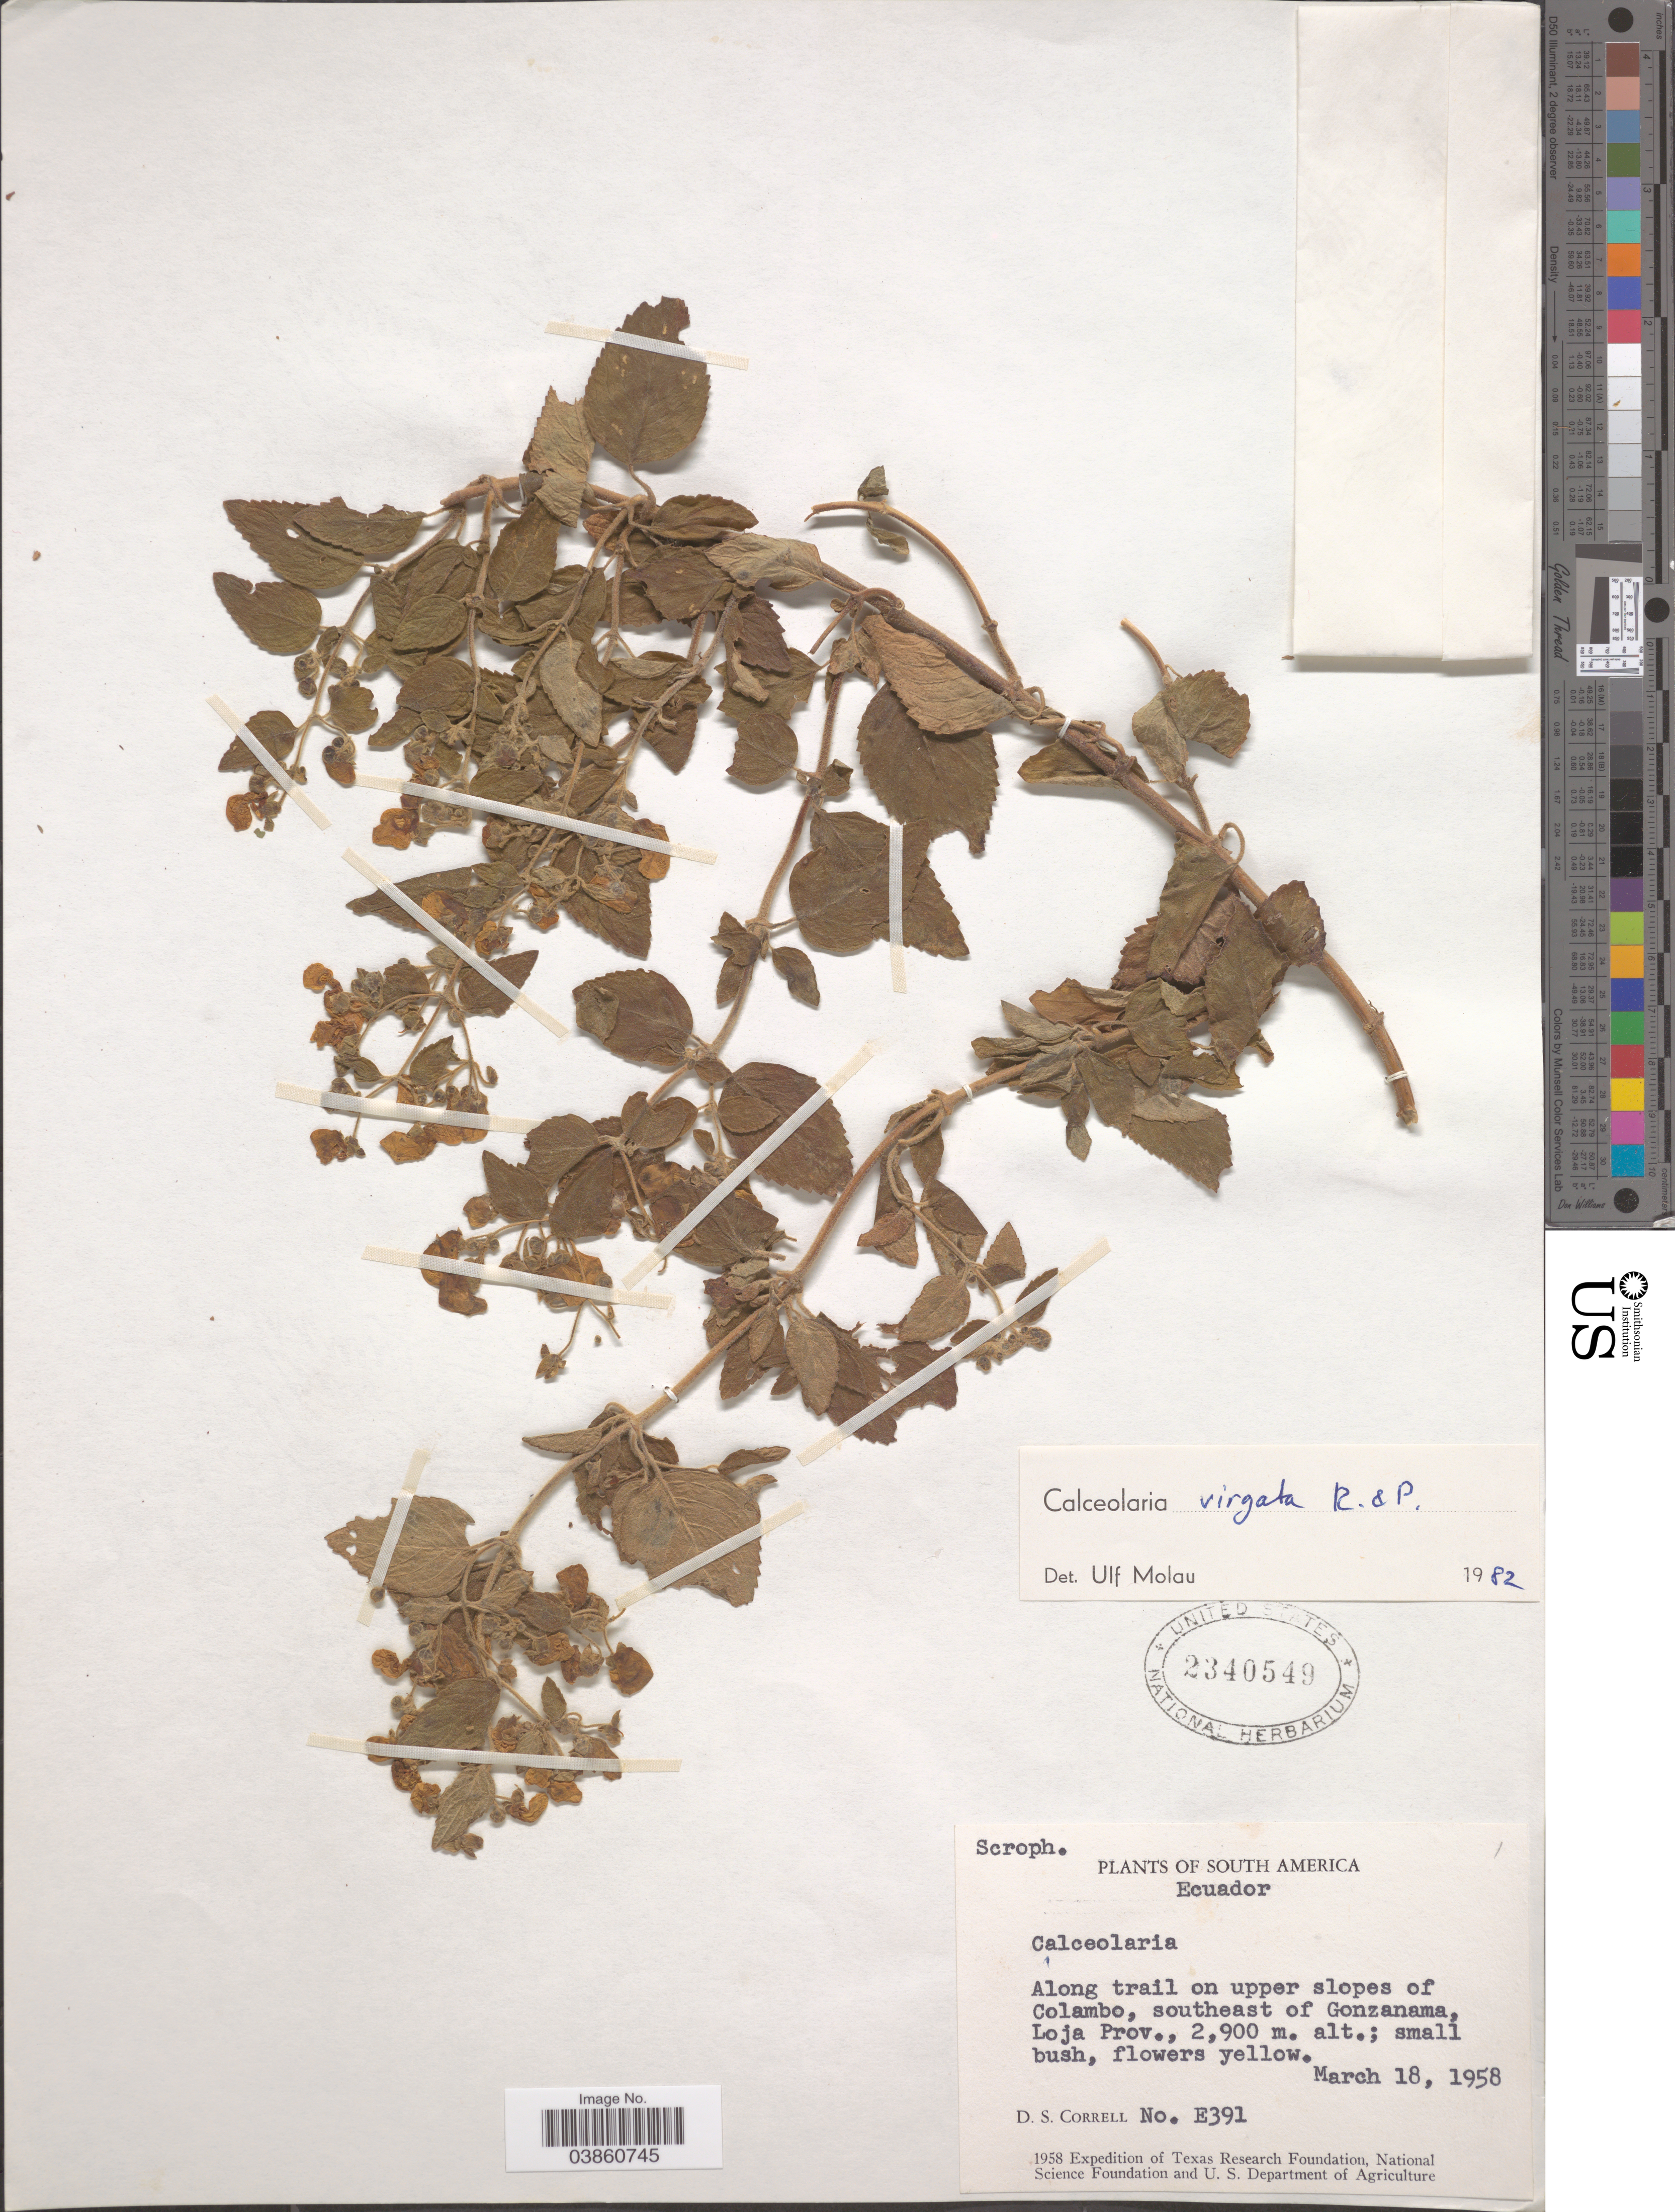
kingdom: Plantae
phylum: Tracheophyta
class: Magnoliopsida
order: Lamiales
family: Calceolariaceae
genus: Calceolaria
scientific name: Calceolaria virgata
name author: Ruiz & Pav.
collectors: D. S. Correll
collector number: E391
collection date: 1958-03-18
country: Ecuador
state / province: Loja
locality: Along trail on upper slopes of Colambo, southeast of Gonzanama.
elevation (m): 2900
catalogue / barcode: US 2340549